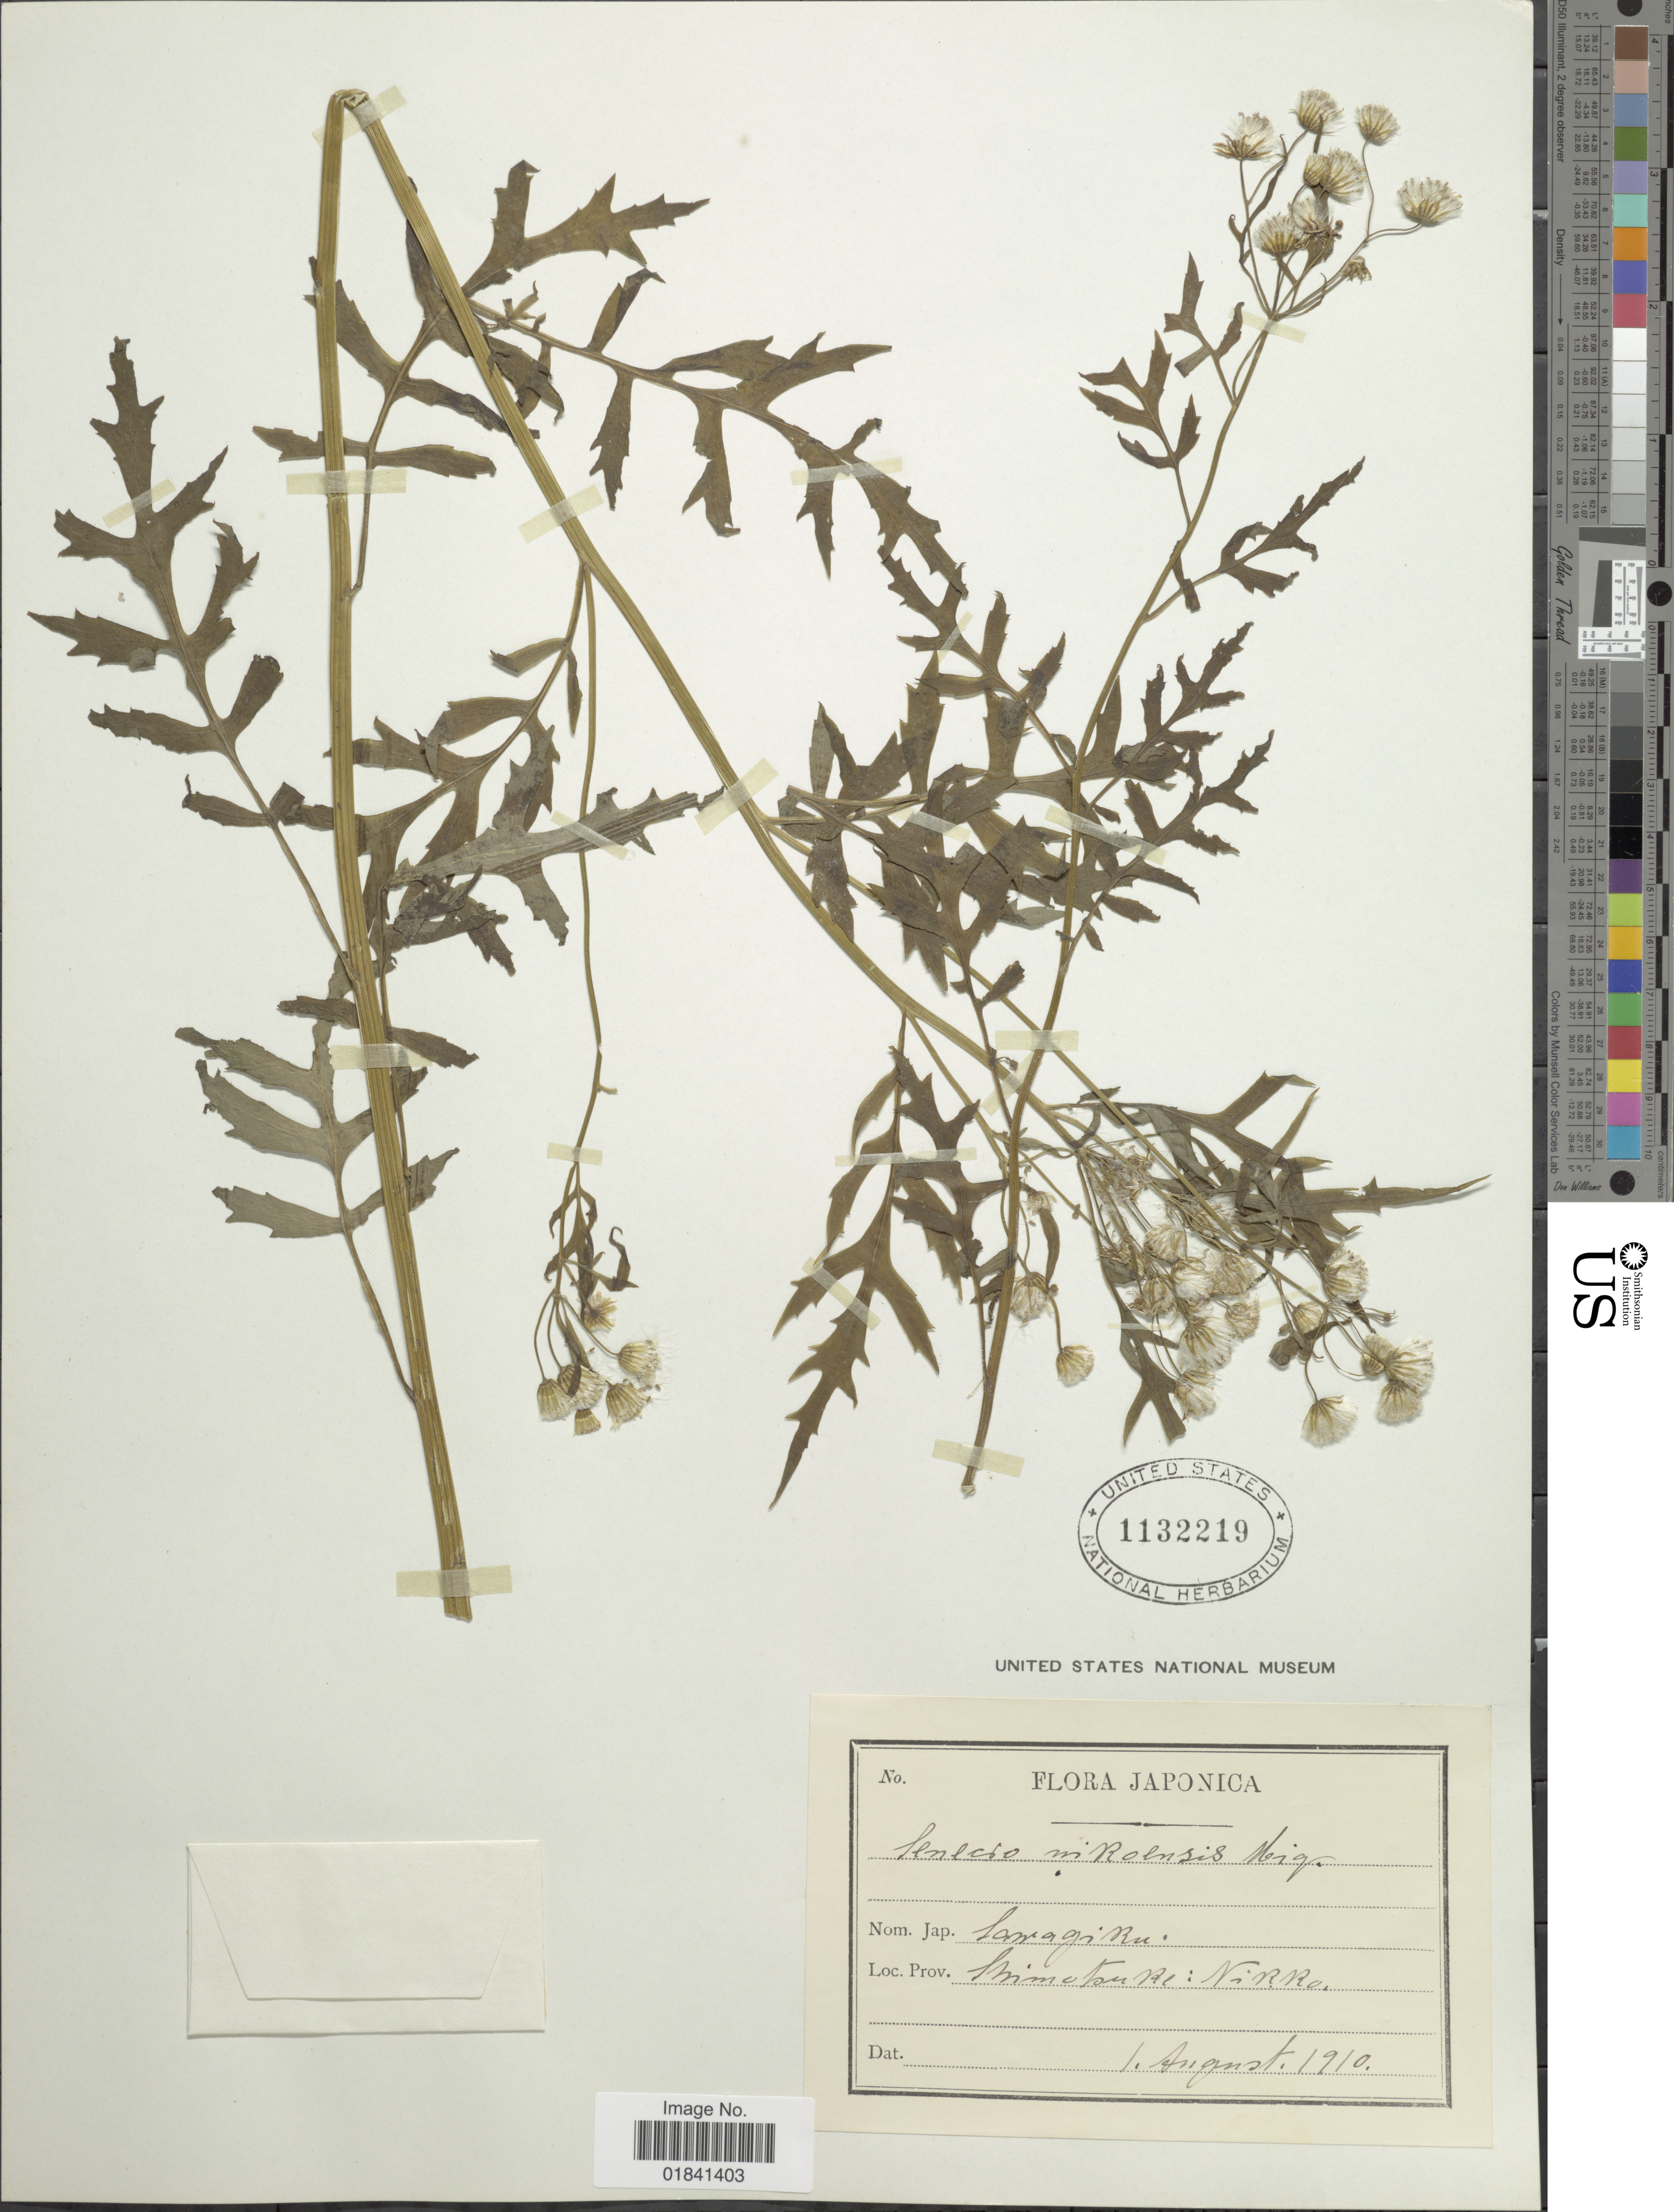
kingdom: Plantae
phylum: Tracheophyta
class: Magnoliopsida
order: Asterales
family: Asteraceae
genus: Senecio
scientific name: Senecio nikoensis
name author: Miq.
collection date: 1910-08-01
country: Japan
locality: Smimotopuro: Nikko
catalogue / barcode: US 1132219